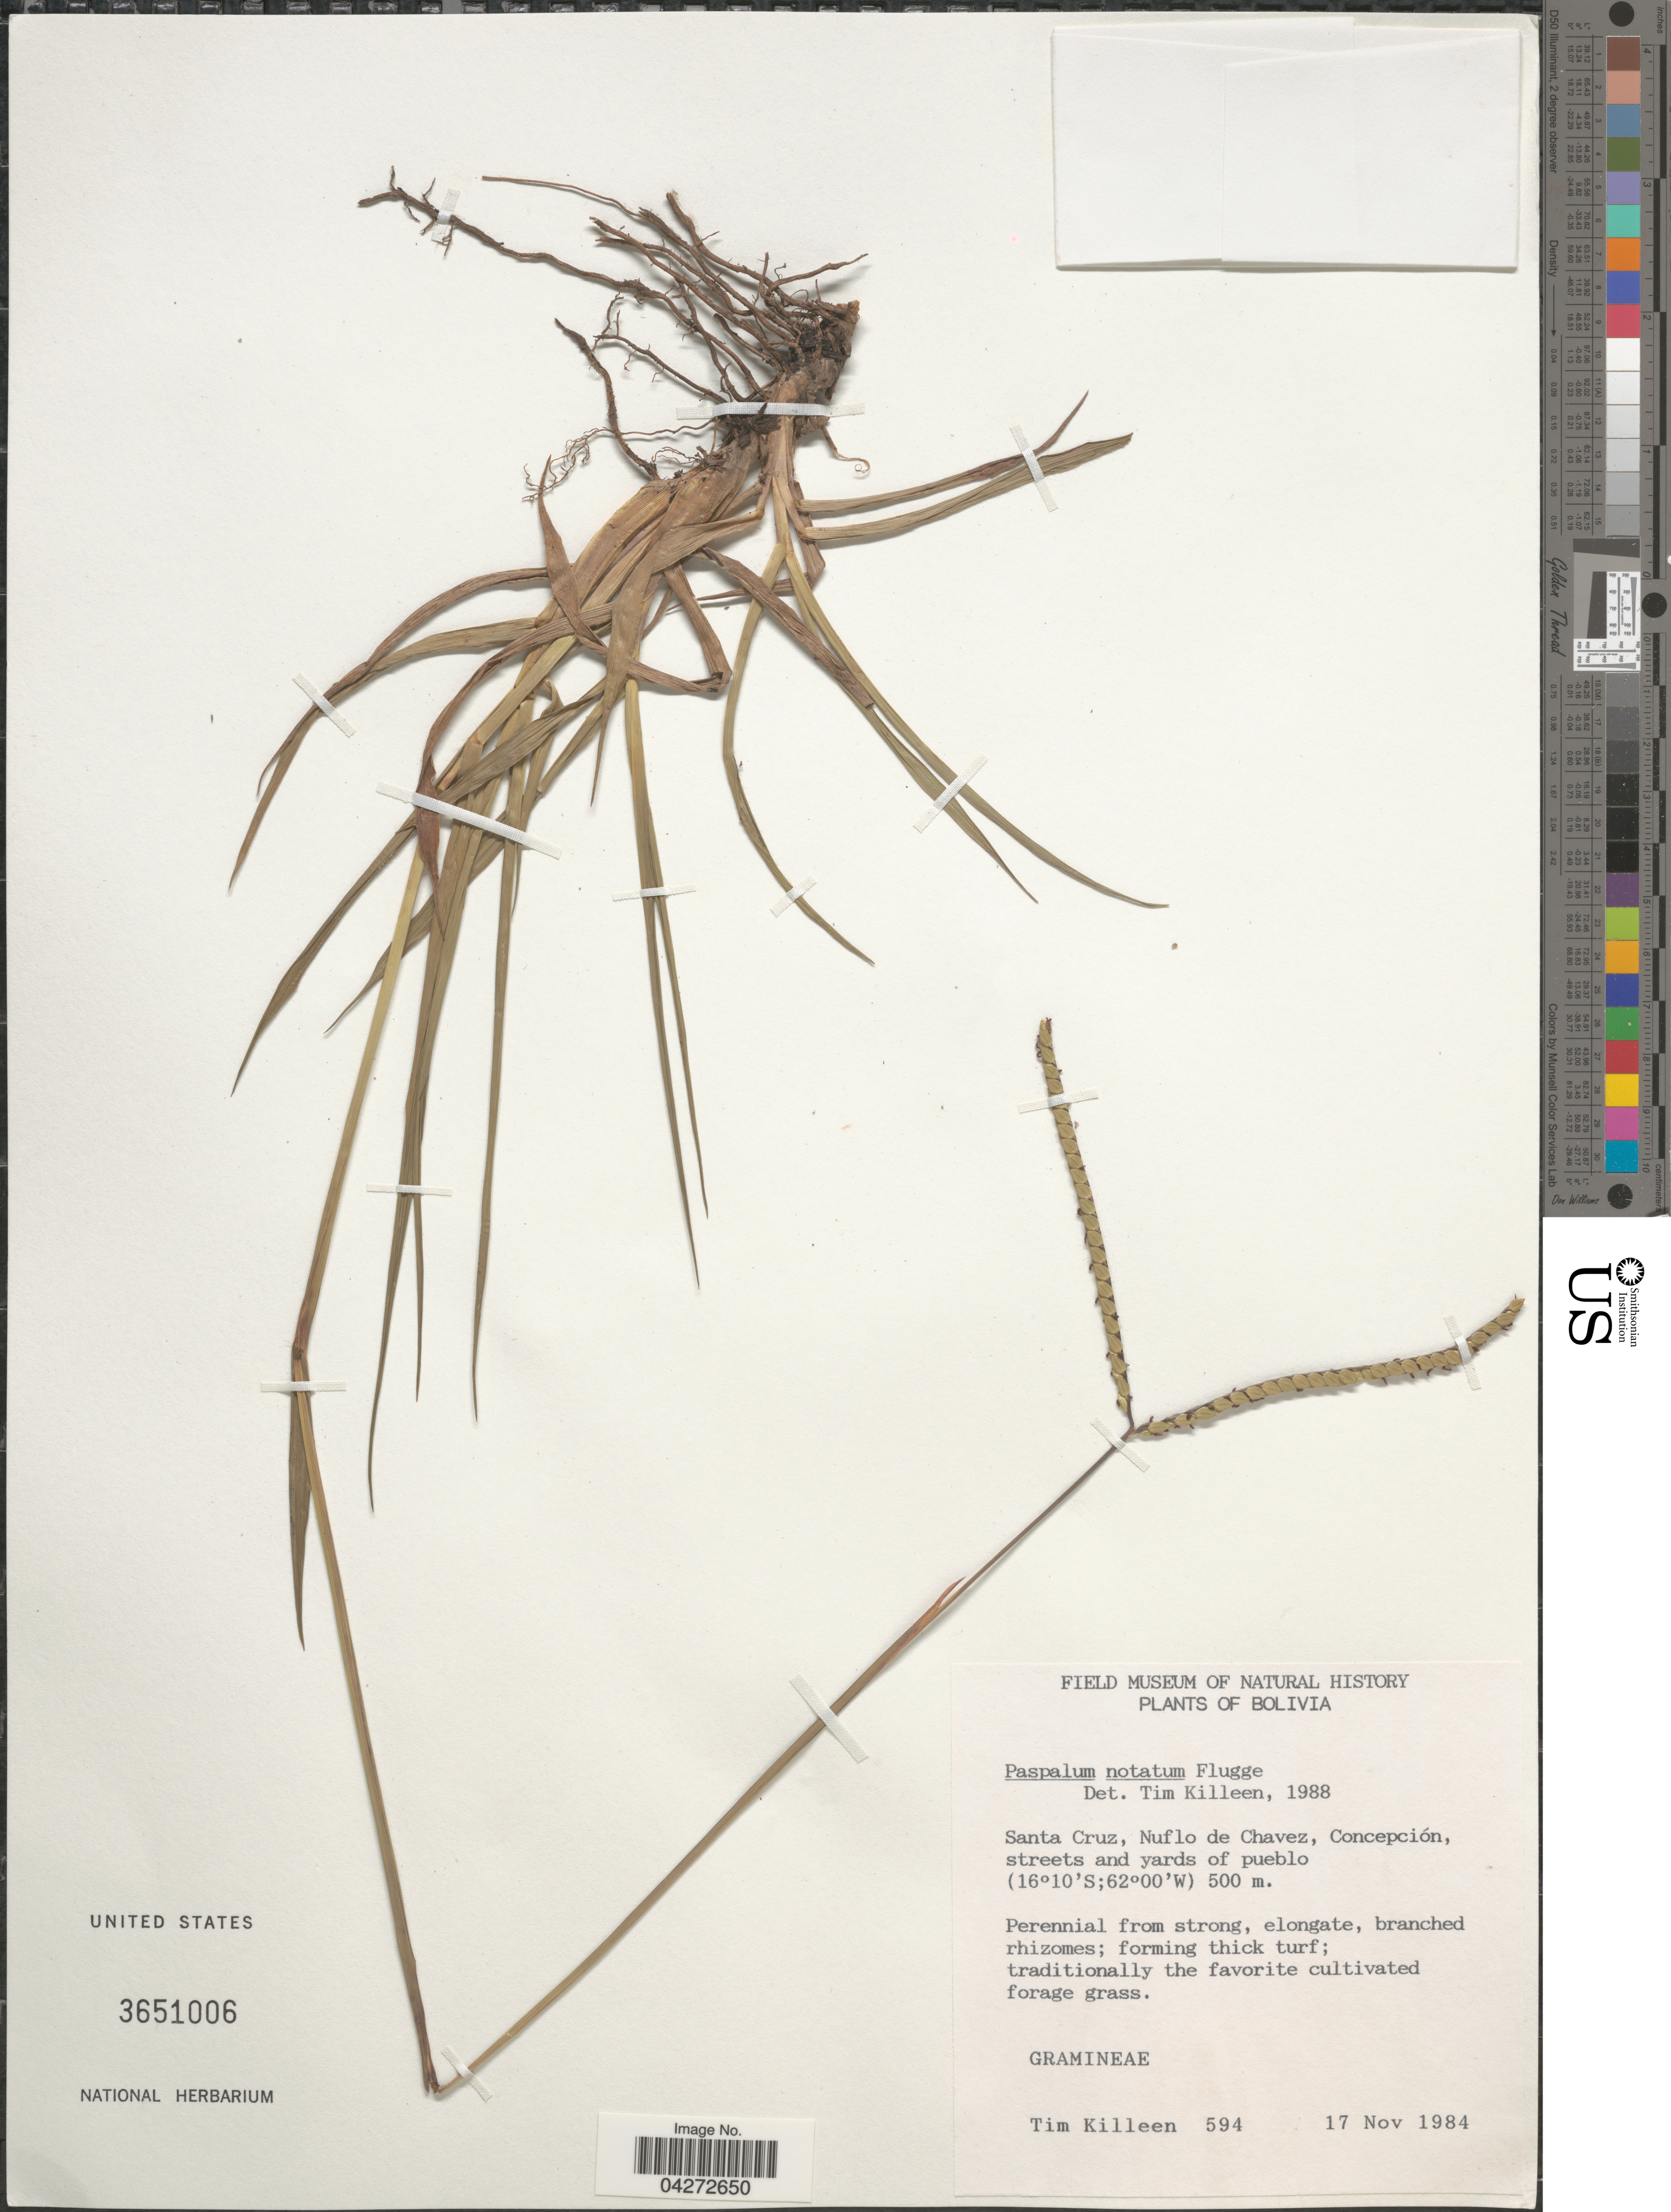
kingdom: Plantae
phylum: Tracheophyta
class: Liliopsida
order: Poales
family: Poaceae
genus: Paspalum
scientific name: Paspalum notatum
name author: Flüggé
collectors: T. J. Killeen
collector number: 594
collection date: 1984-11-17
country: Bolivia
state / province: Santa Cruz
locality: Santa Cruz, Nuflo de Chavez, Concepción, streets and yards of pueblo.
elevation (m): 500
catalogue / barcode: US 3651006